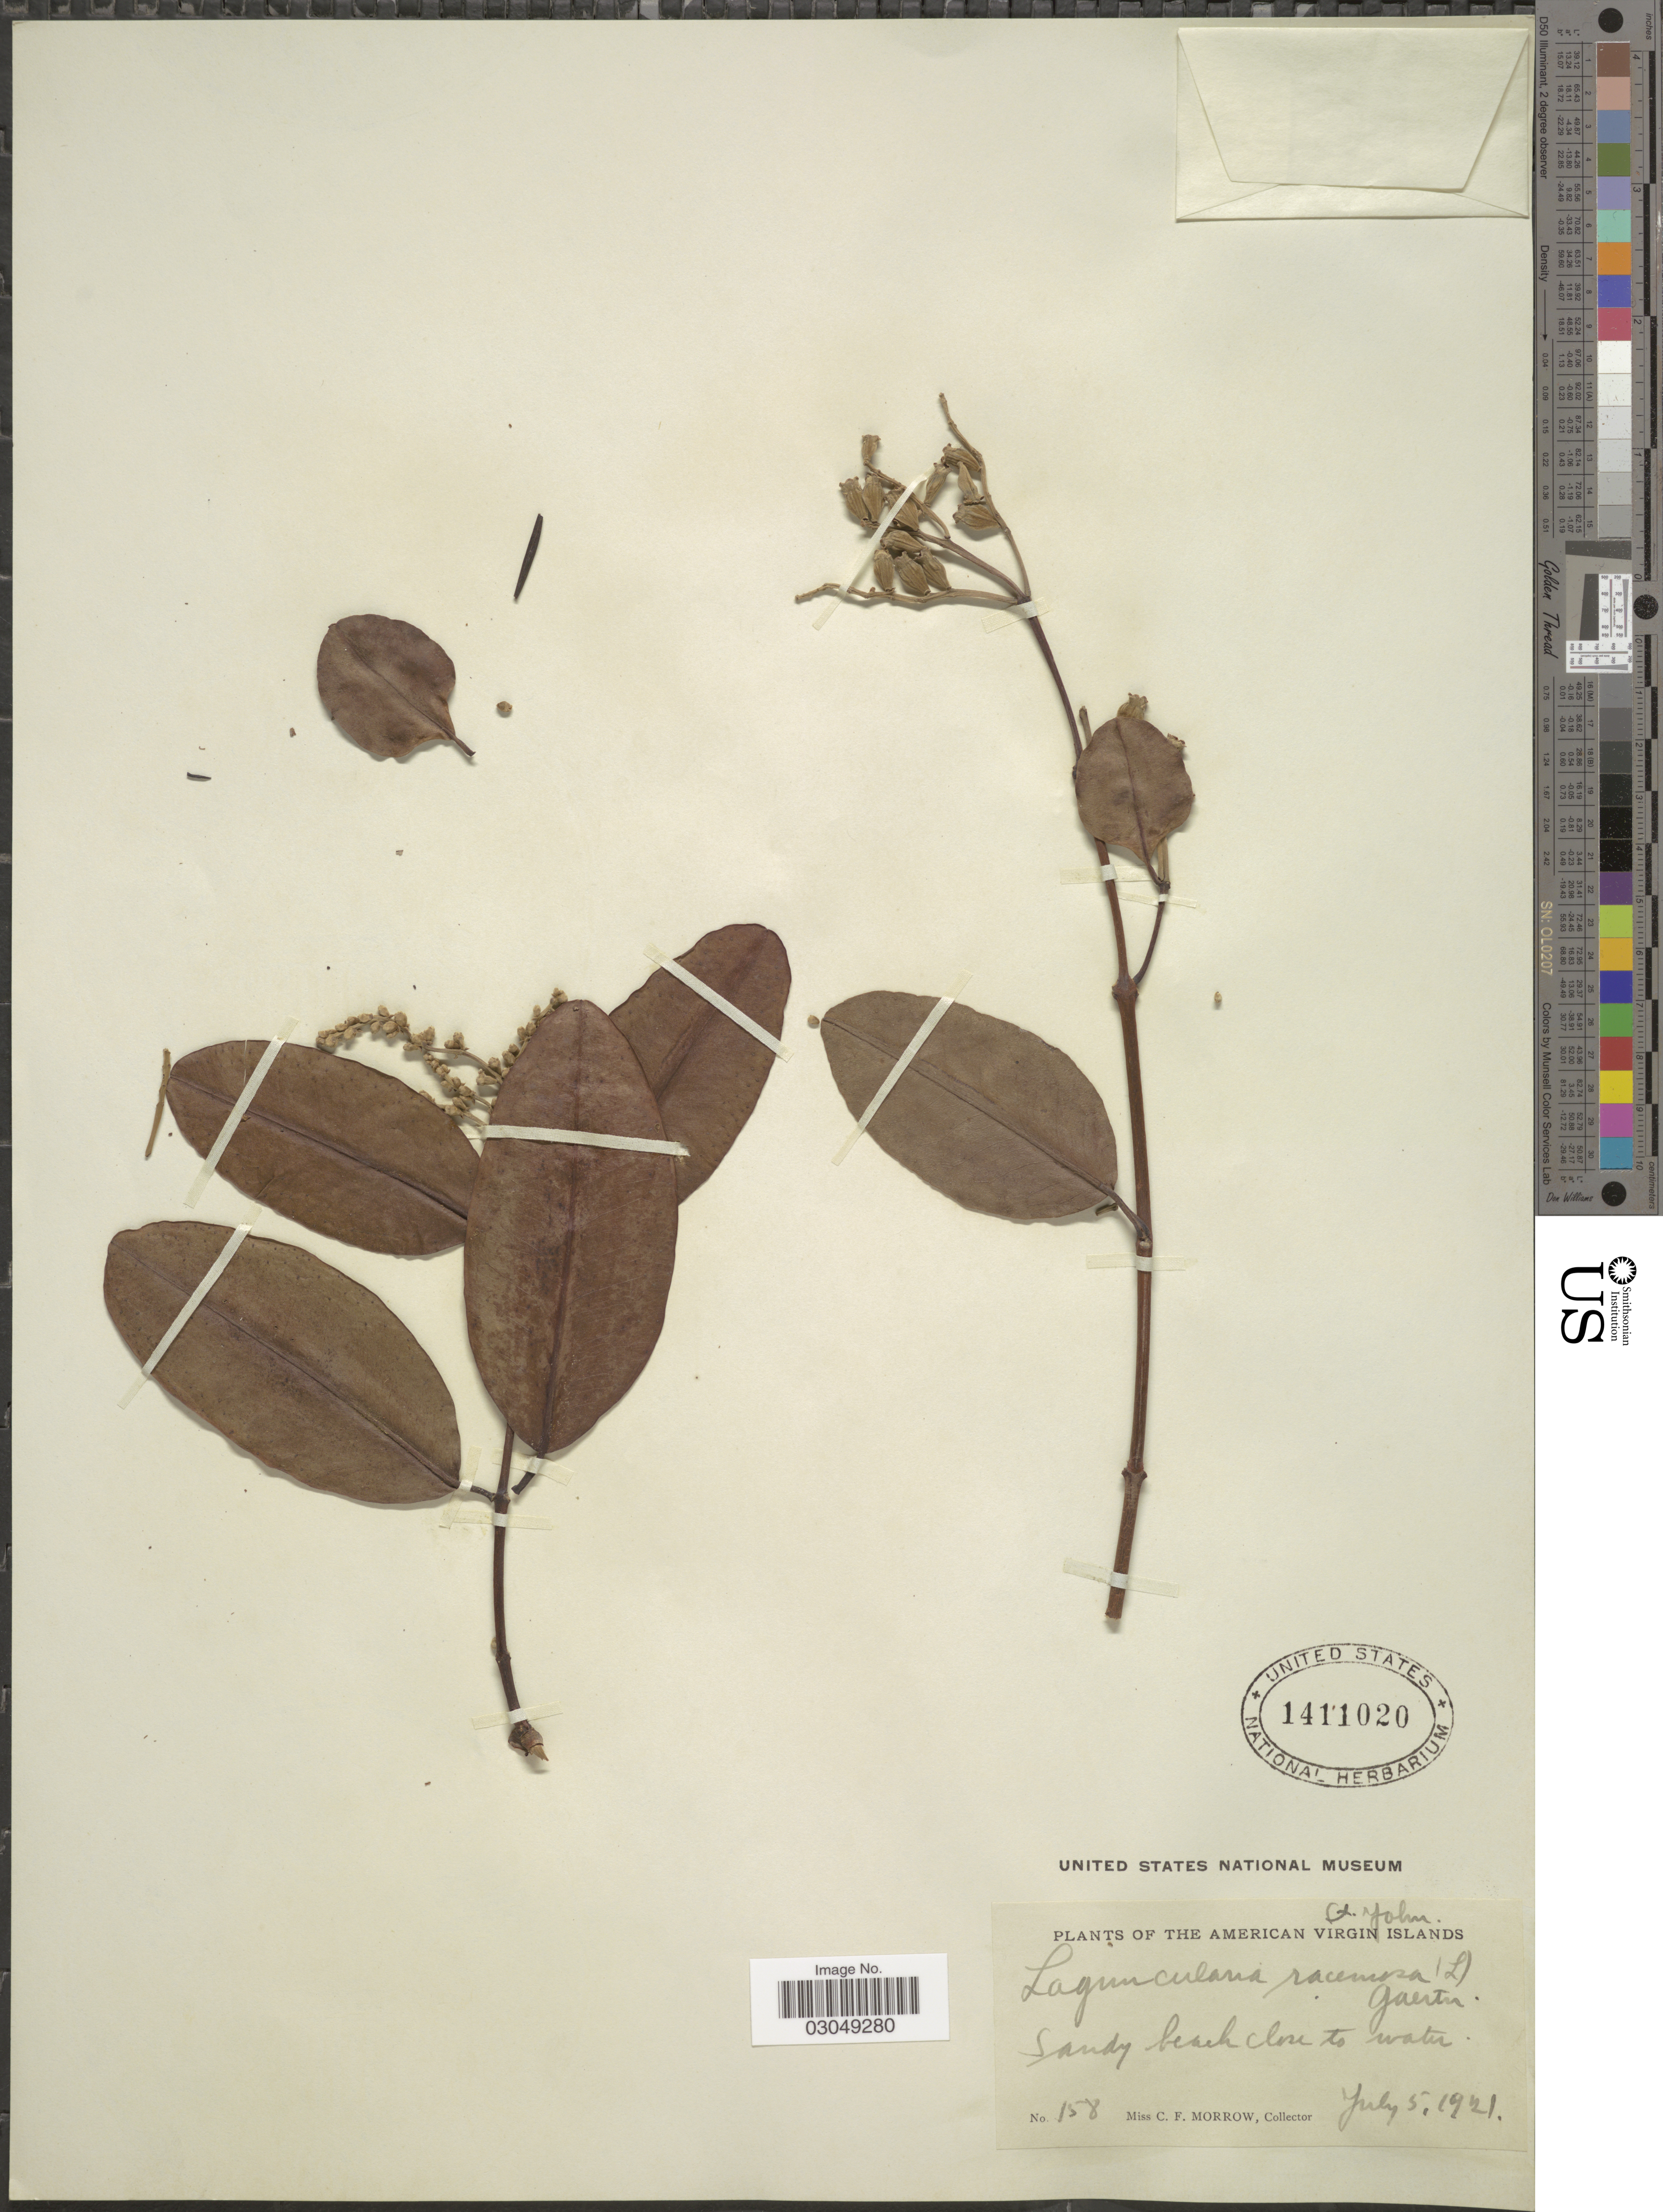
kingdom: Plantae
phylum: Tracheophyta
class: Magnoliopsida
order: Myrtales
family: Combretaceae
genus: Laguncularia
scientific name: Laguncularia racemosa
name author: (L.) C.F. Gaertn.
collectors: C. Morrow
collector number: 158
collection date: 1921-07-05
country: U.S. Virgin Islands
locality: St. John. The American Virgin Islands. Sandy beach close to water.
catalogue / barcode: US 1411020